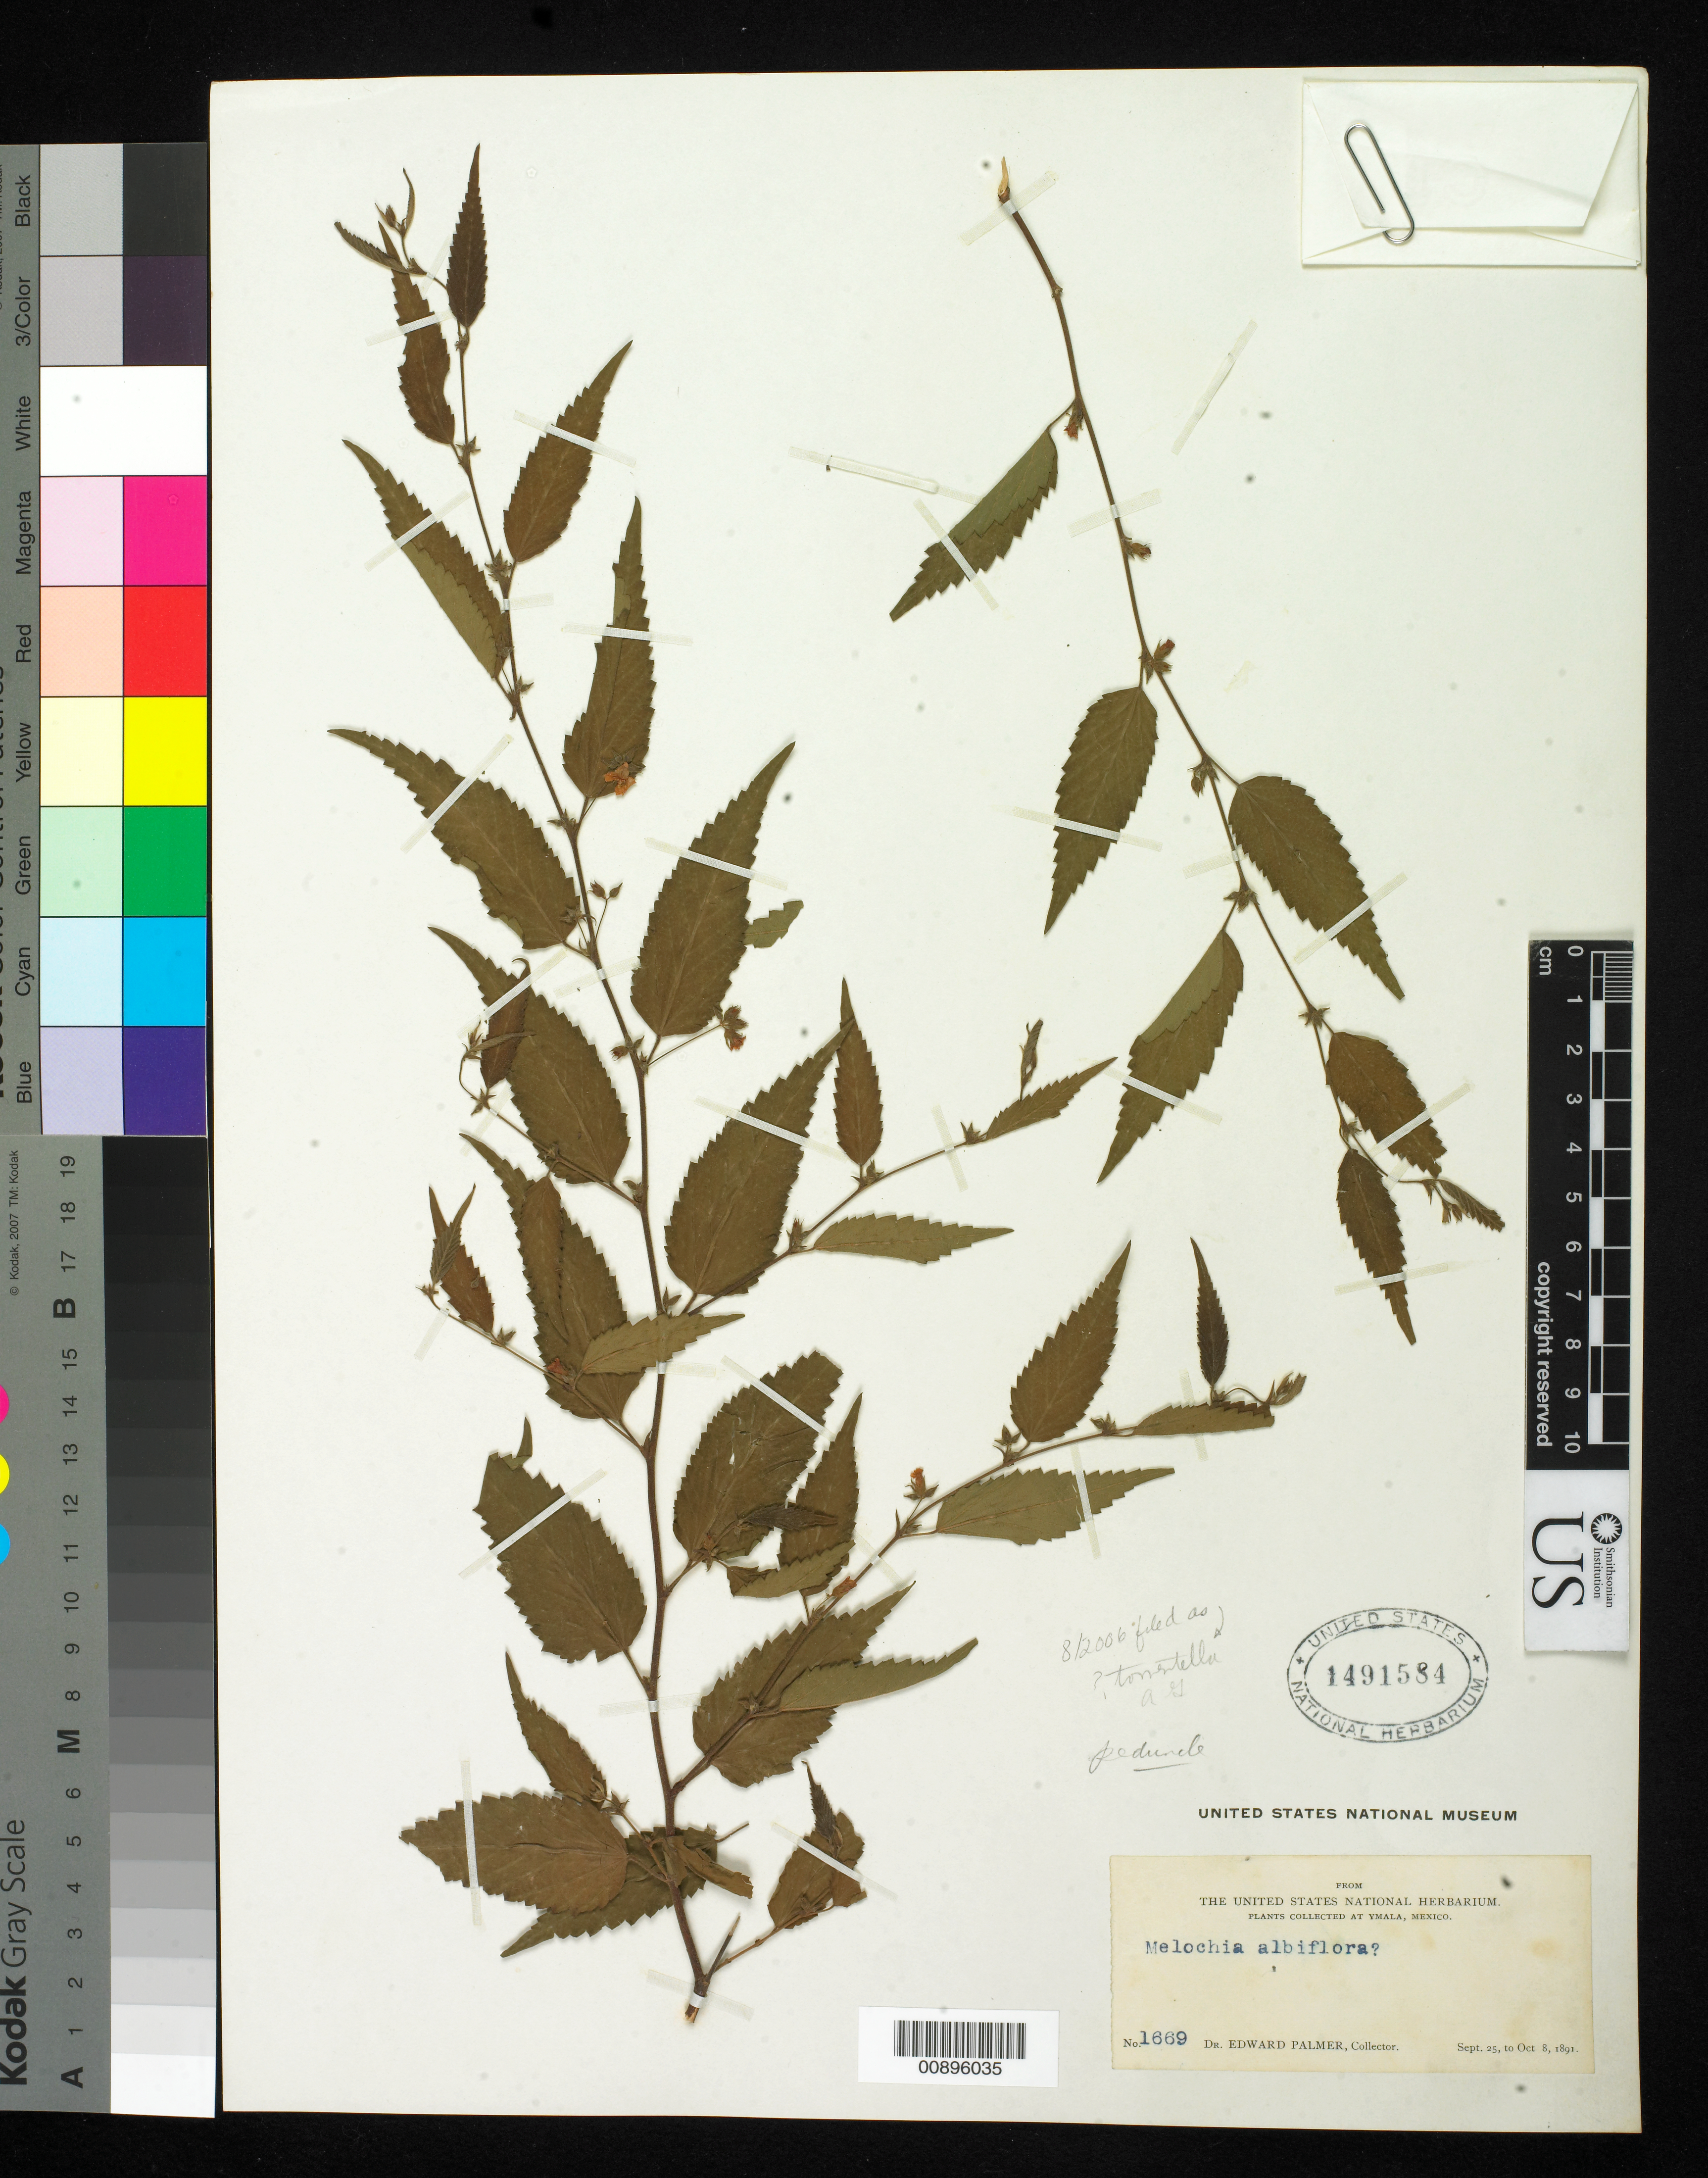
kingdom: Plantae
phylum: Tracheophyta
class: Magnoliopsida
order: Malvales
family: Malvaceae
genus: Melochia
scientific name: Melochia tomentella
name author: (C. Presl) Hemsl.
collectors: E. Palmer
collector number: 1669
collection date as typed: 25 Sep 1891 to 08 Oct 1891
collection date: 1891-09-25/1891-10-08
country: Mexico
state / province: Sinaloa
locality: Ymala, Sinaloa.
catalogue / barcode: US 1491584